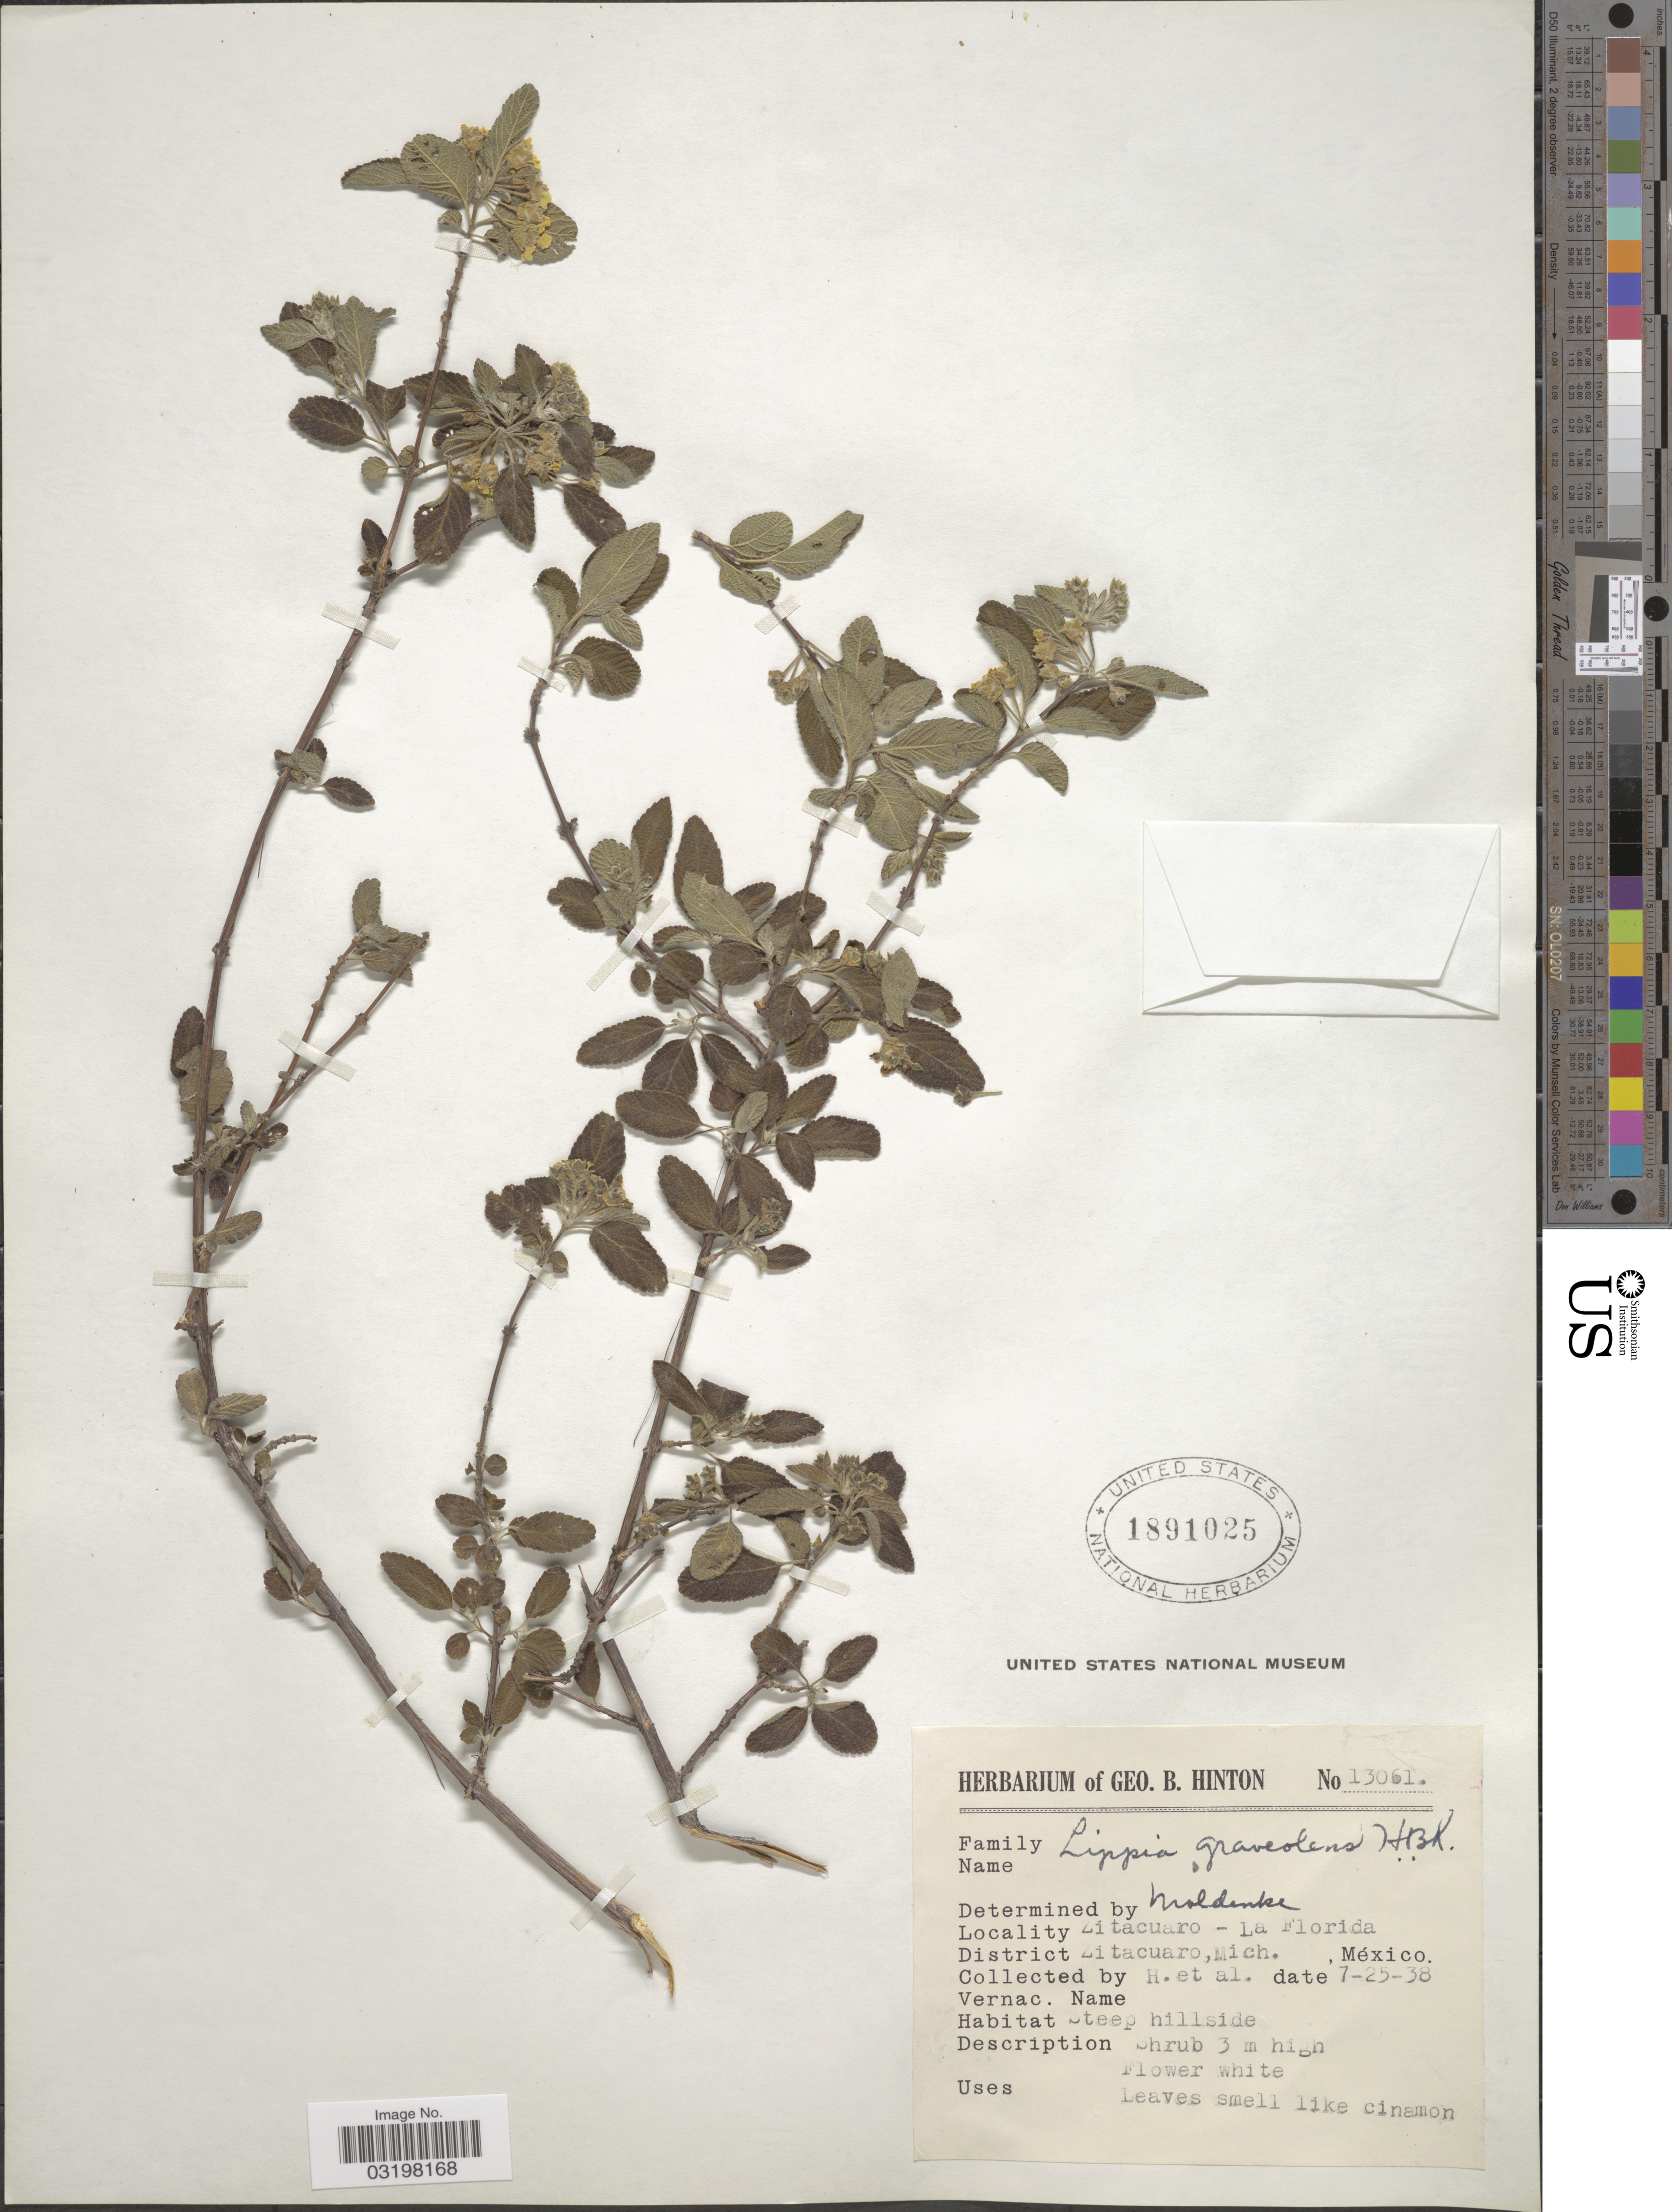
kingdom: Plantae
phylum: Tracheophyta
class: Magnoliopsida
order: Lamiales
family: Verbenaceae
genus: Lippia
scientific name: Lippia graveolens f. graveolens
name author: Kunth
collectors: G. B. Hinton & et al.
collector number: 13061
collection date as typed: Transcribed d/m/y: 25/7/38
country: Mexico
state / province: Michoacán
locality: Zitacuaro - La Florida. District Zitacuaro. Steep hillsides.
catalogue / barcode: US 1891025